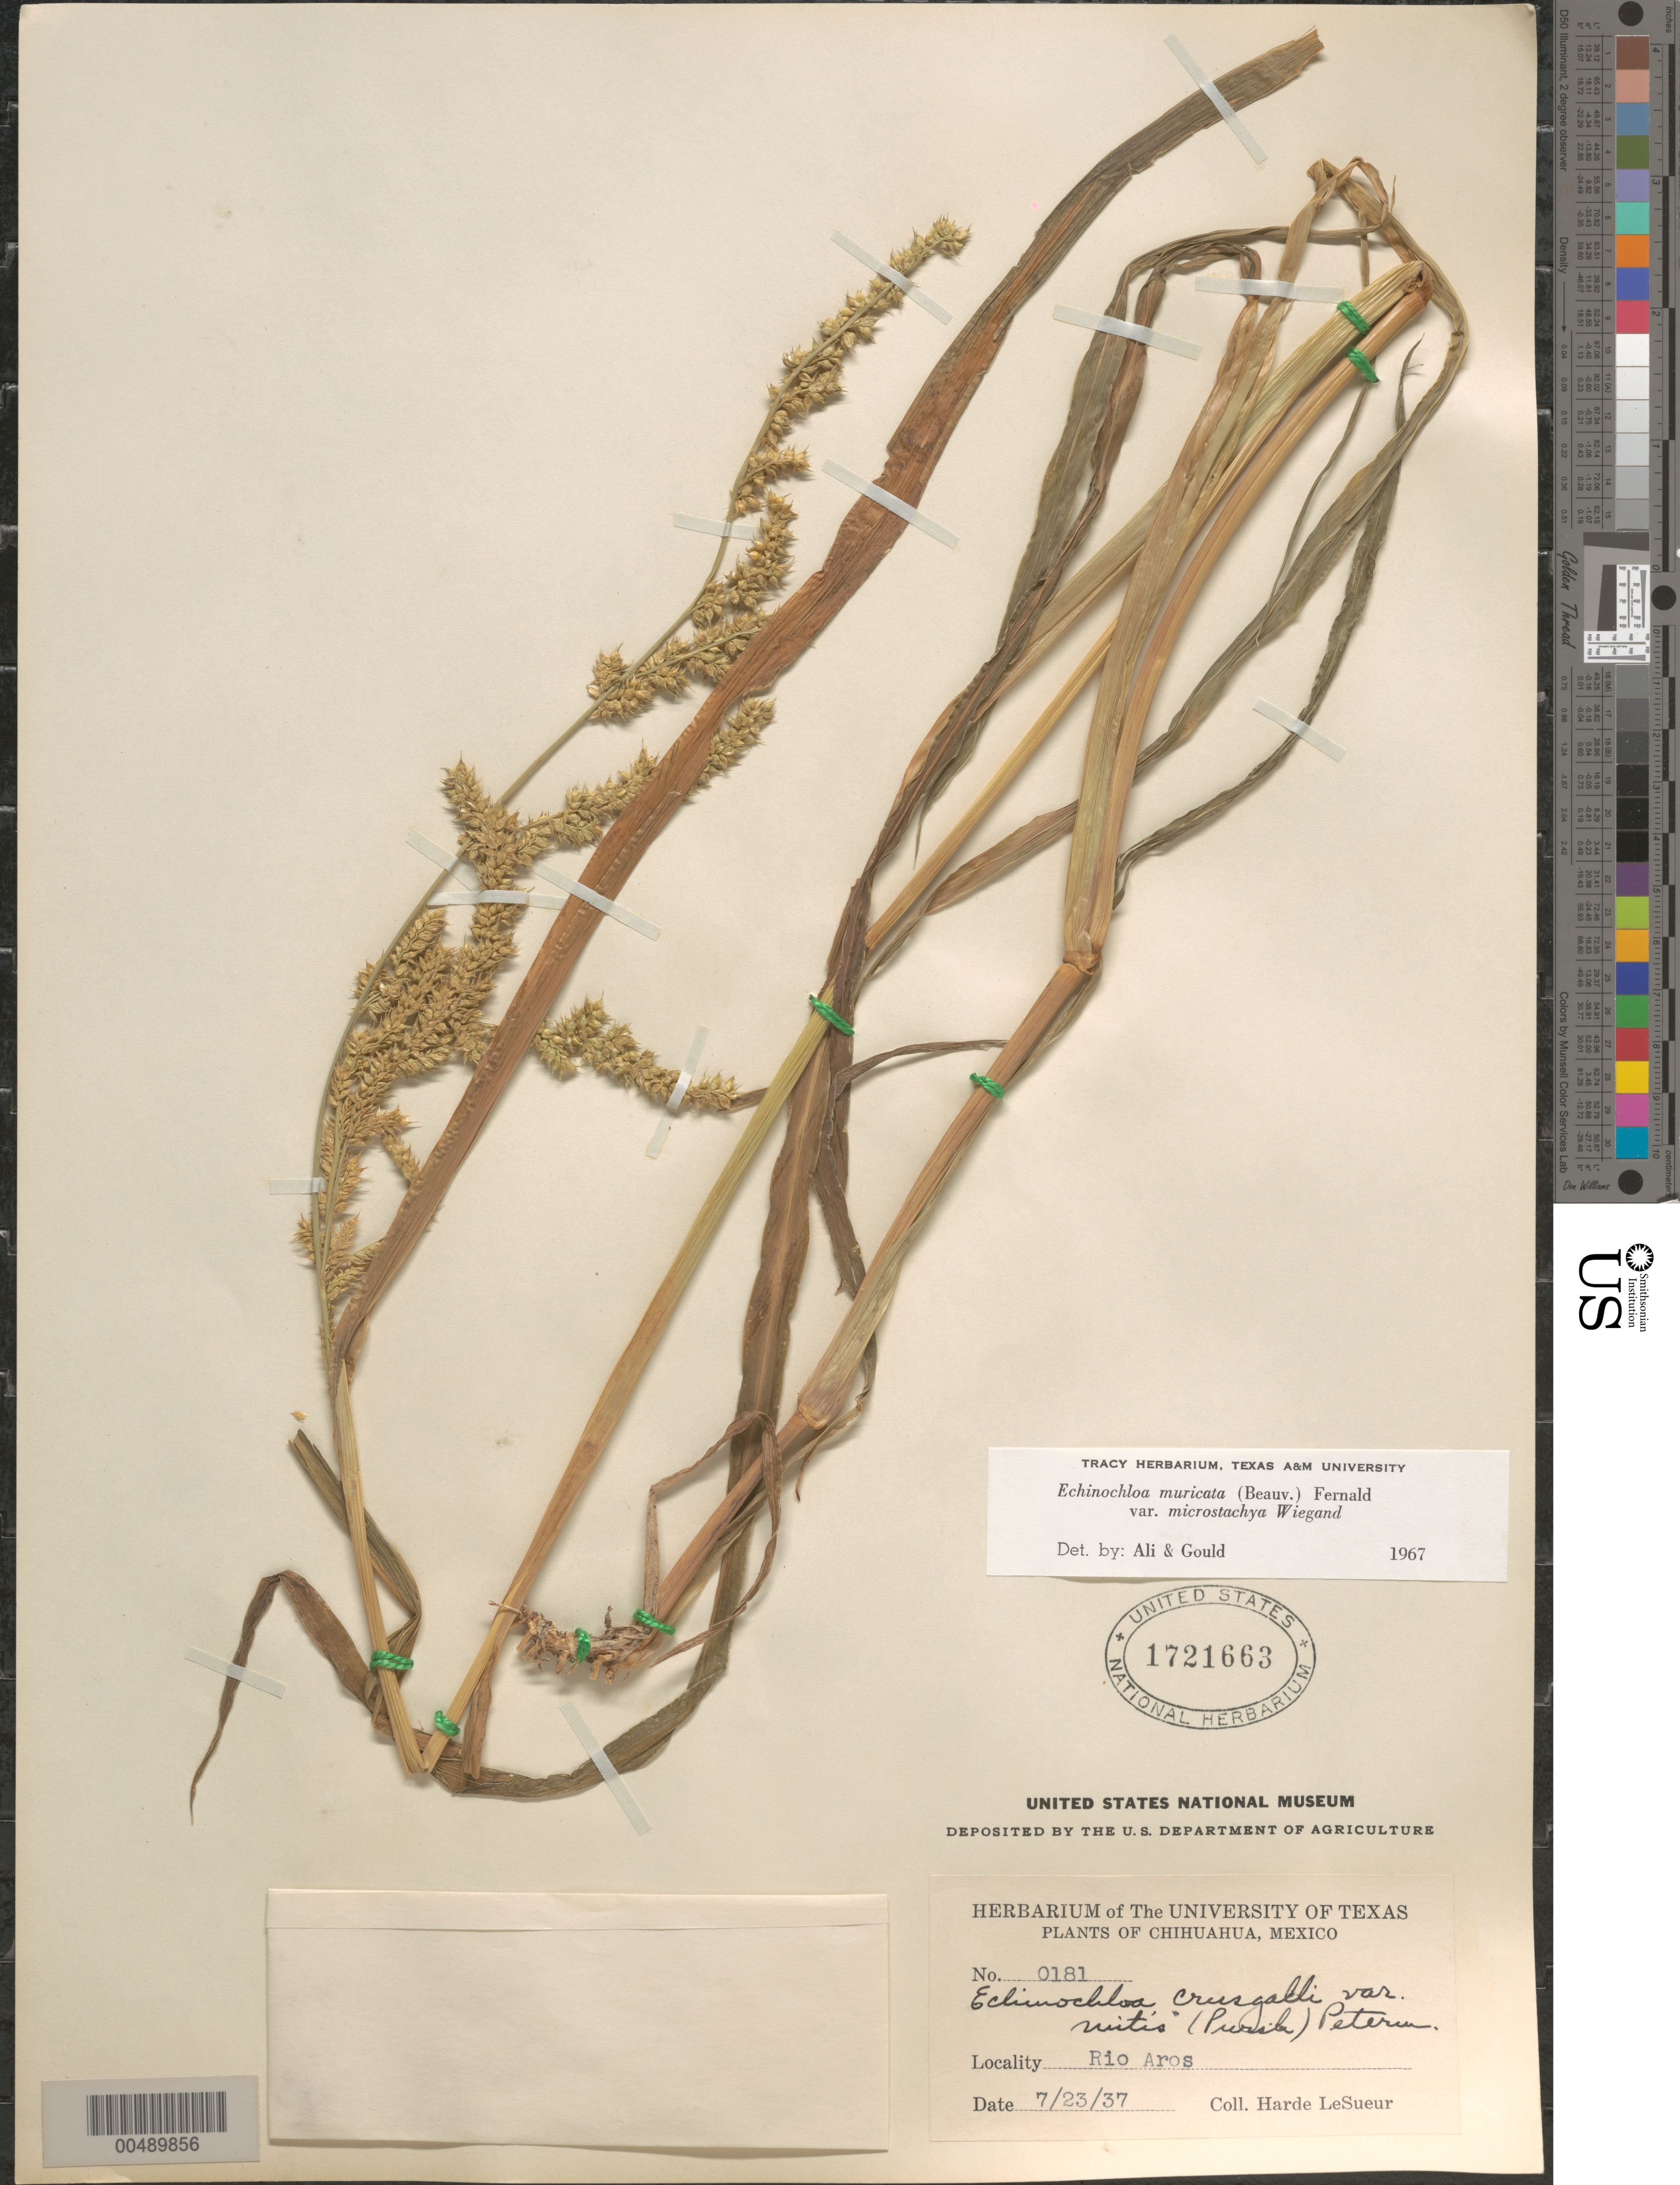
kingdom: Plantae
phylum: Tracheophyta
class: Liliopsida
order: Poales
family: Poaceae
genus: Echinochloa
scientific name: Echinochloa muricata var. microstachya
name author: Wiegand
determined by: Ali, M. A.; Gould, F. W.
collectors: D. H. LeSueur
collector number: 0181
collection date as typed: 23 Jul 1937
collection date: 1937-07-23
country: Mexico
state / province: Chihuahua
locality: Rio Aros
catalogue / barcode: US 1721663